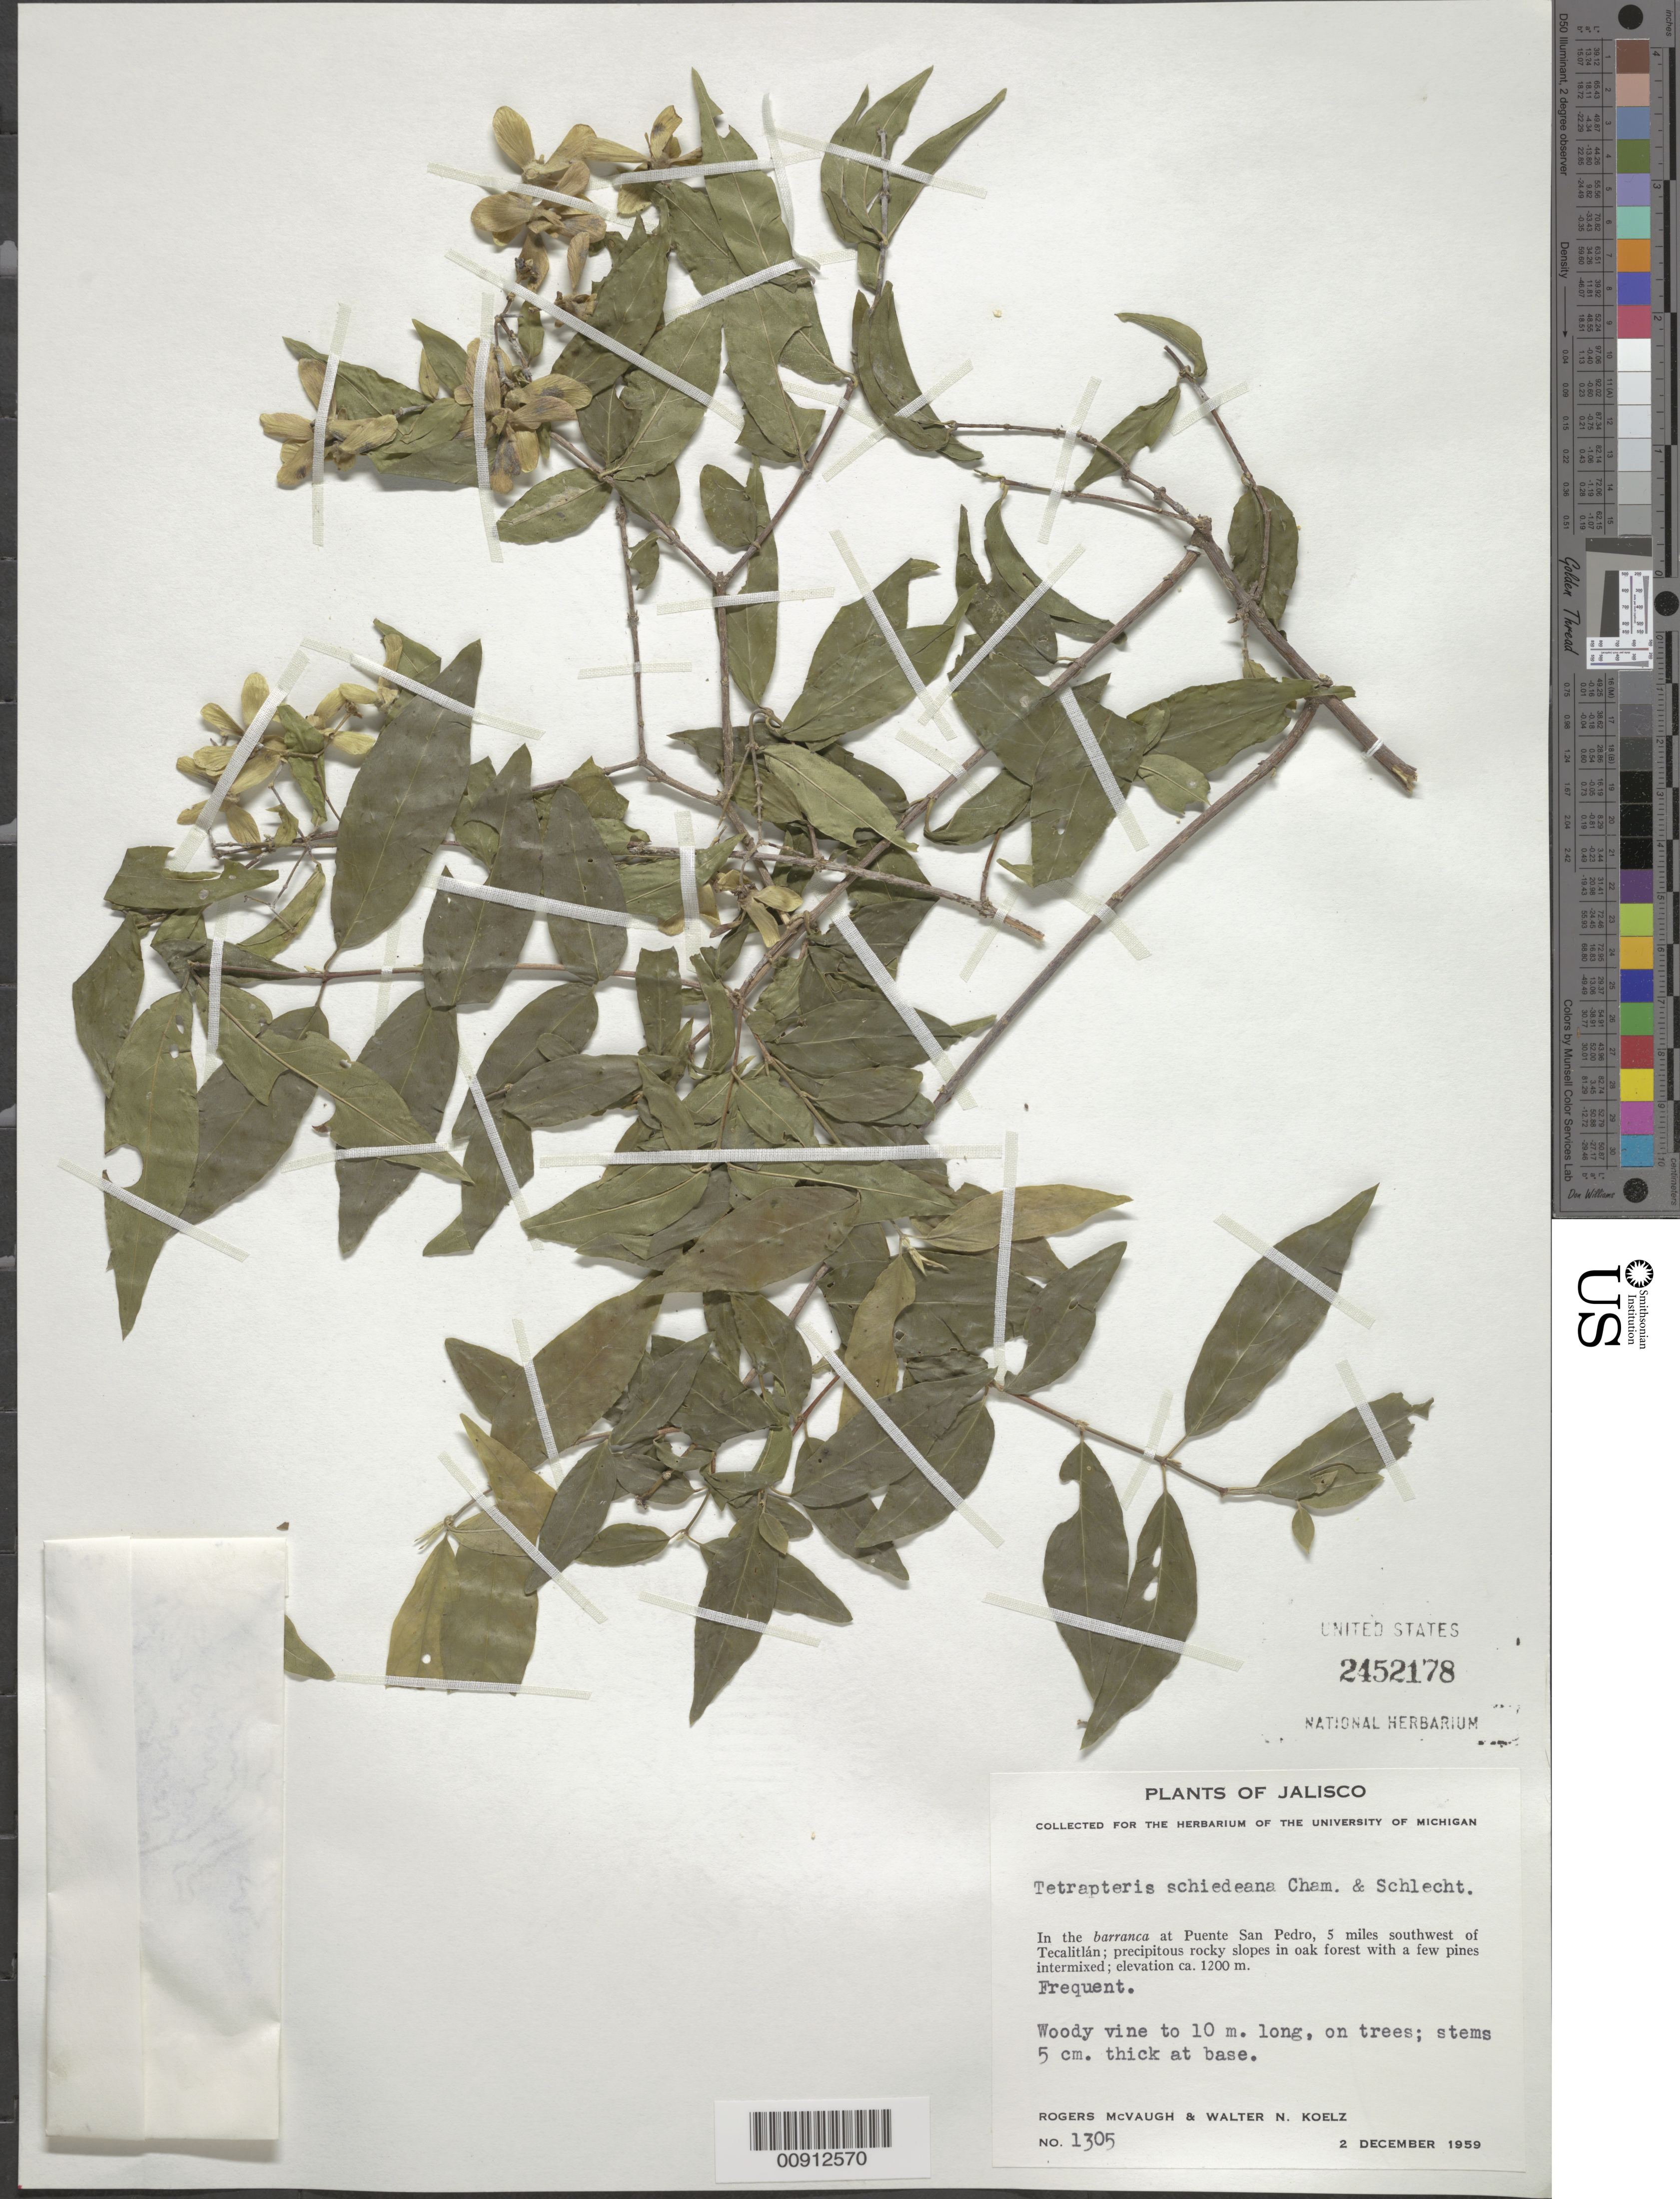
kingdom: Plantae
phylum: Tracheophyta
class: Magnoliopsida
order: Malpighiales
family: Malpighiaceae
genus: Tetrapterys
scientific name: Tetrapterys schiedeana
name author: Schltdl. & Cham.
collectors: R. McVaugh & W. N. Koelz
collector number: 1305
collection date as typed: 02 Dec 1959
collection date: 1959-12-02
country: Mexico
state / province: Jalisco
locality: In the barranca at Puente San Pedro, 5 miles southwest of Tecalitlán.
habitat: Precipitous rocky slopes in oak forest with few pines intermixed. Vine on trees.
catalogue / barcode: US 2452178